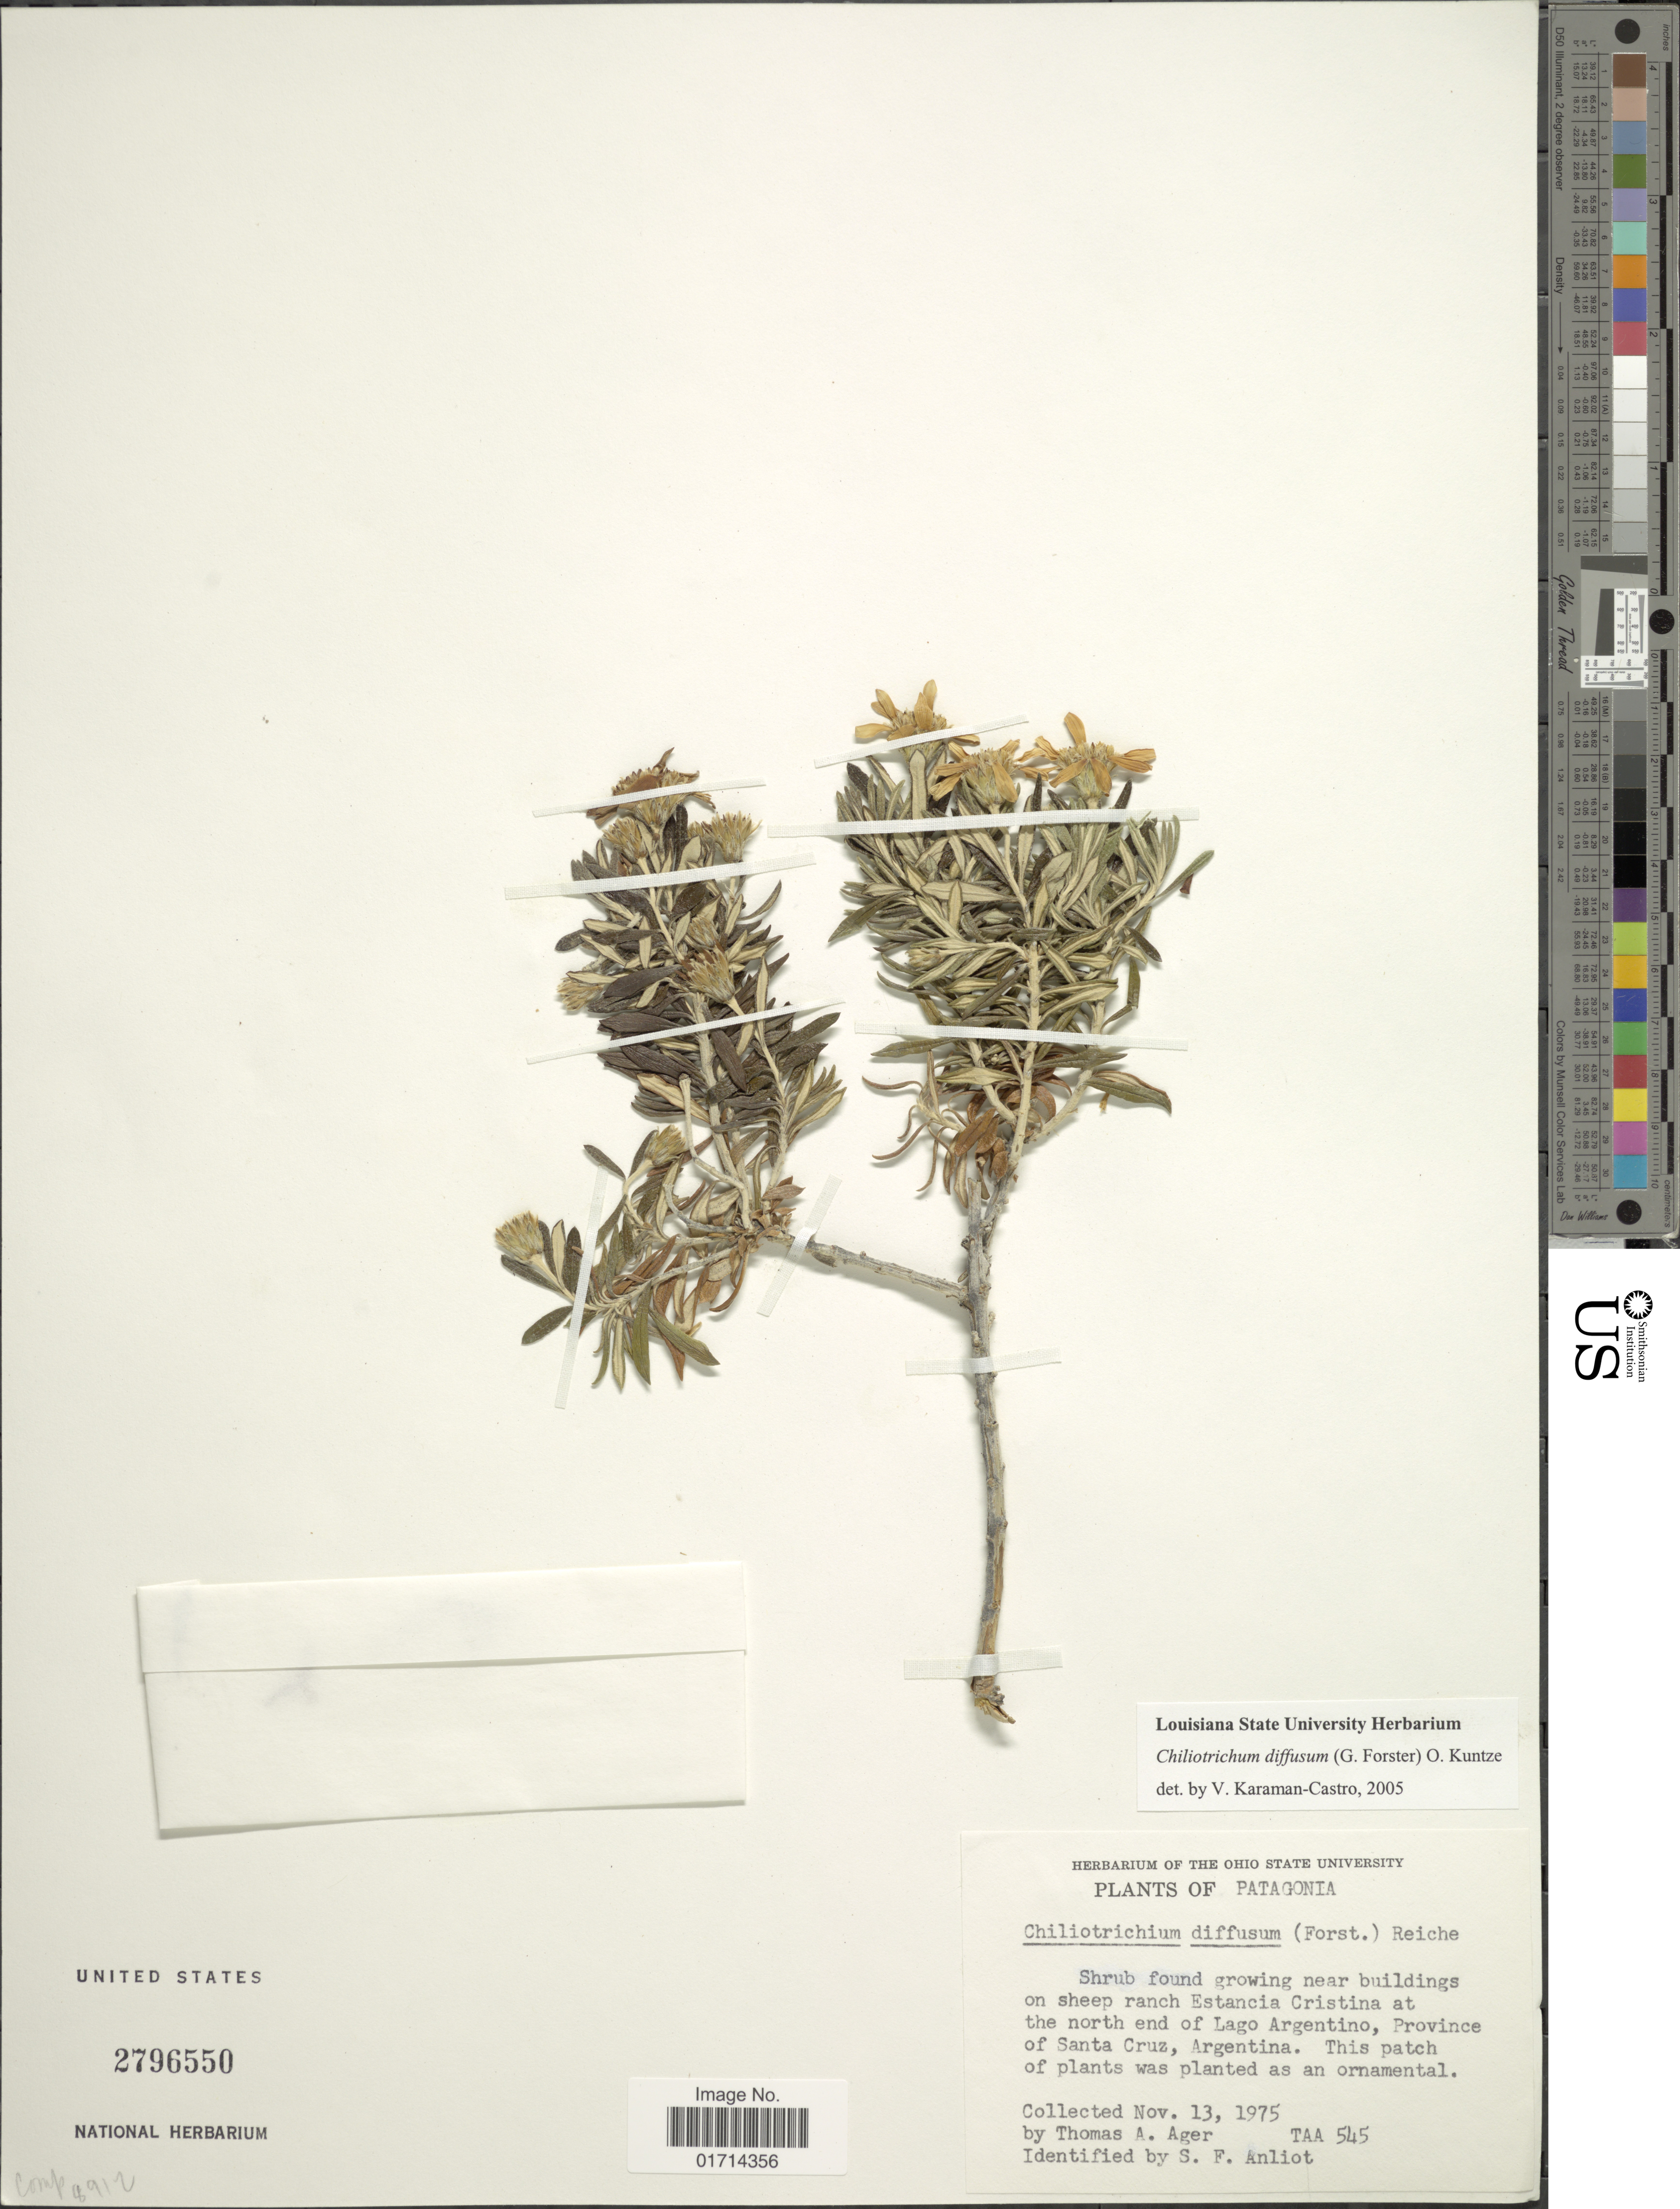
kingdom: Plantae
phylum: Tracheophyta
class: Magnoliopsida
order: Asterales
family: Asteraceae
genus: Chiliotrichum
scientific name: Chiliotrichum diffusum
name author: (G. Forst.) Kuntze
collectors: T. A. Ager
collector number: TAA545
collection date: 1975-11-13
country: Argentina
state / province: Santa Cruz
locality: Patagonia, near buildings on sheep ranch Estancia Cristina at the north end of Lago Argentino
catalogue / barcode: US 2796550